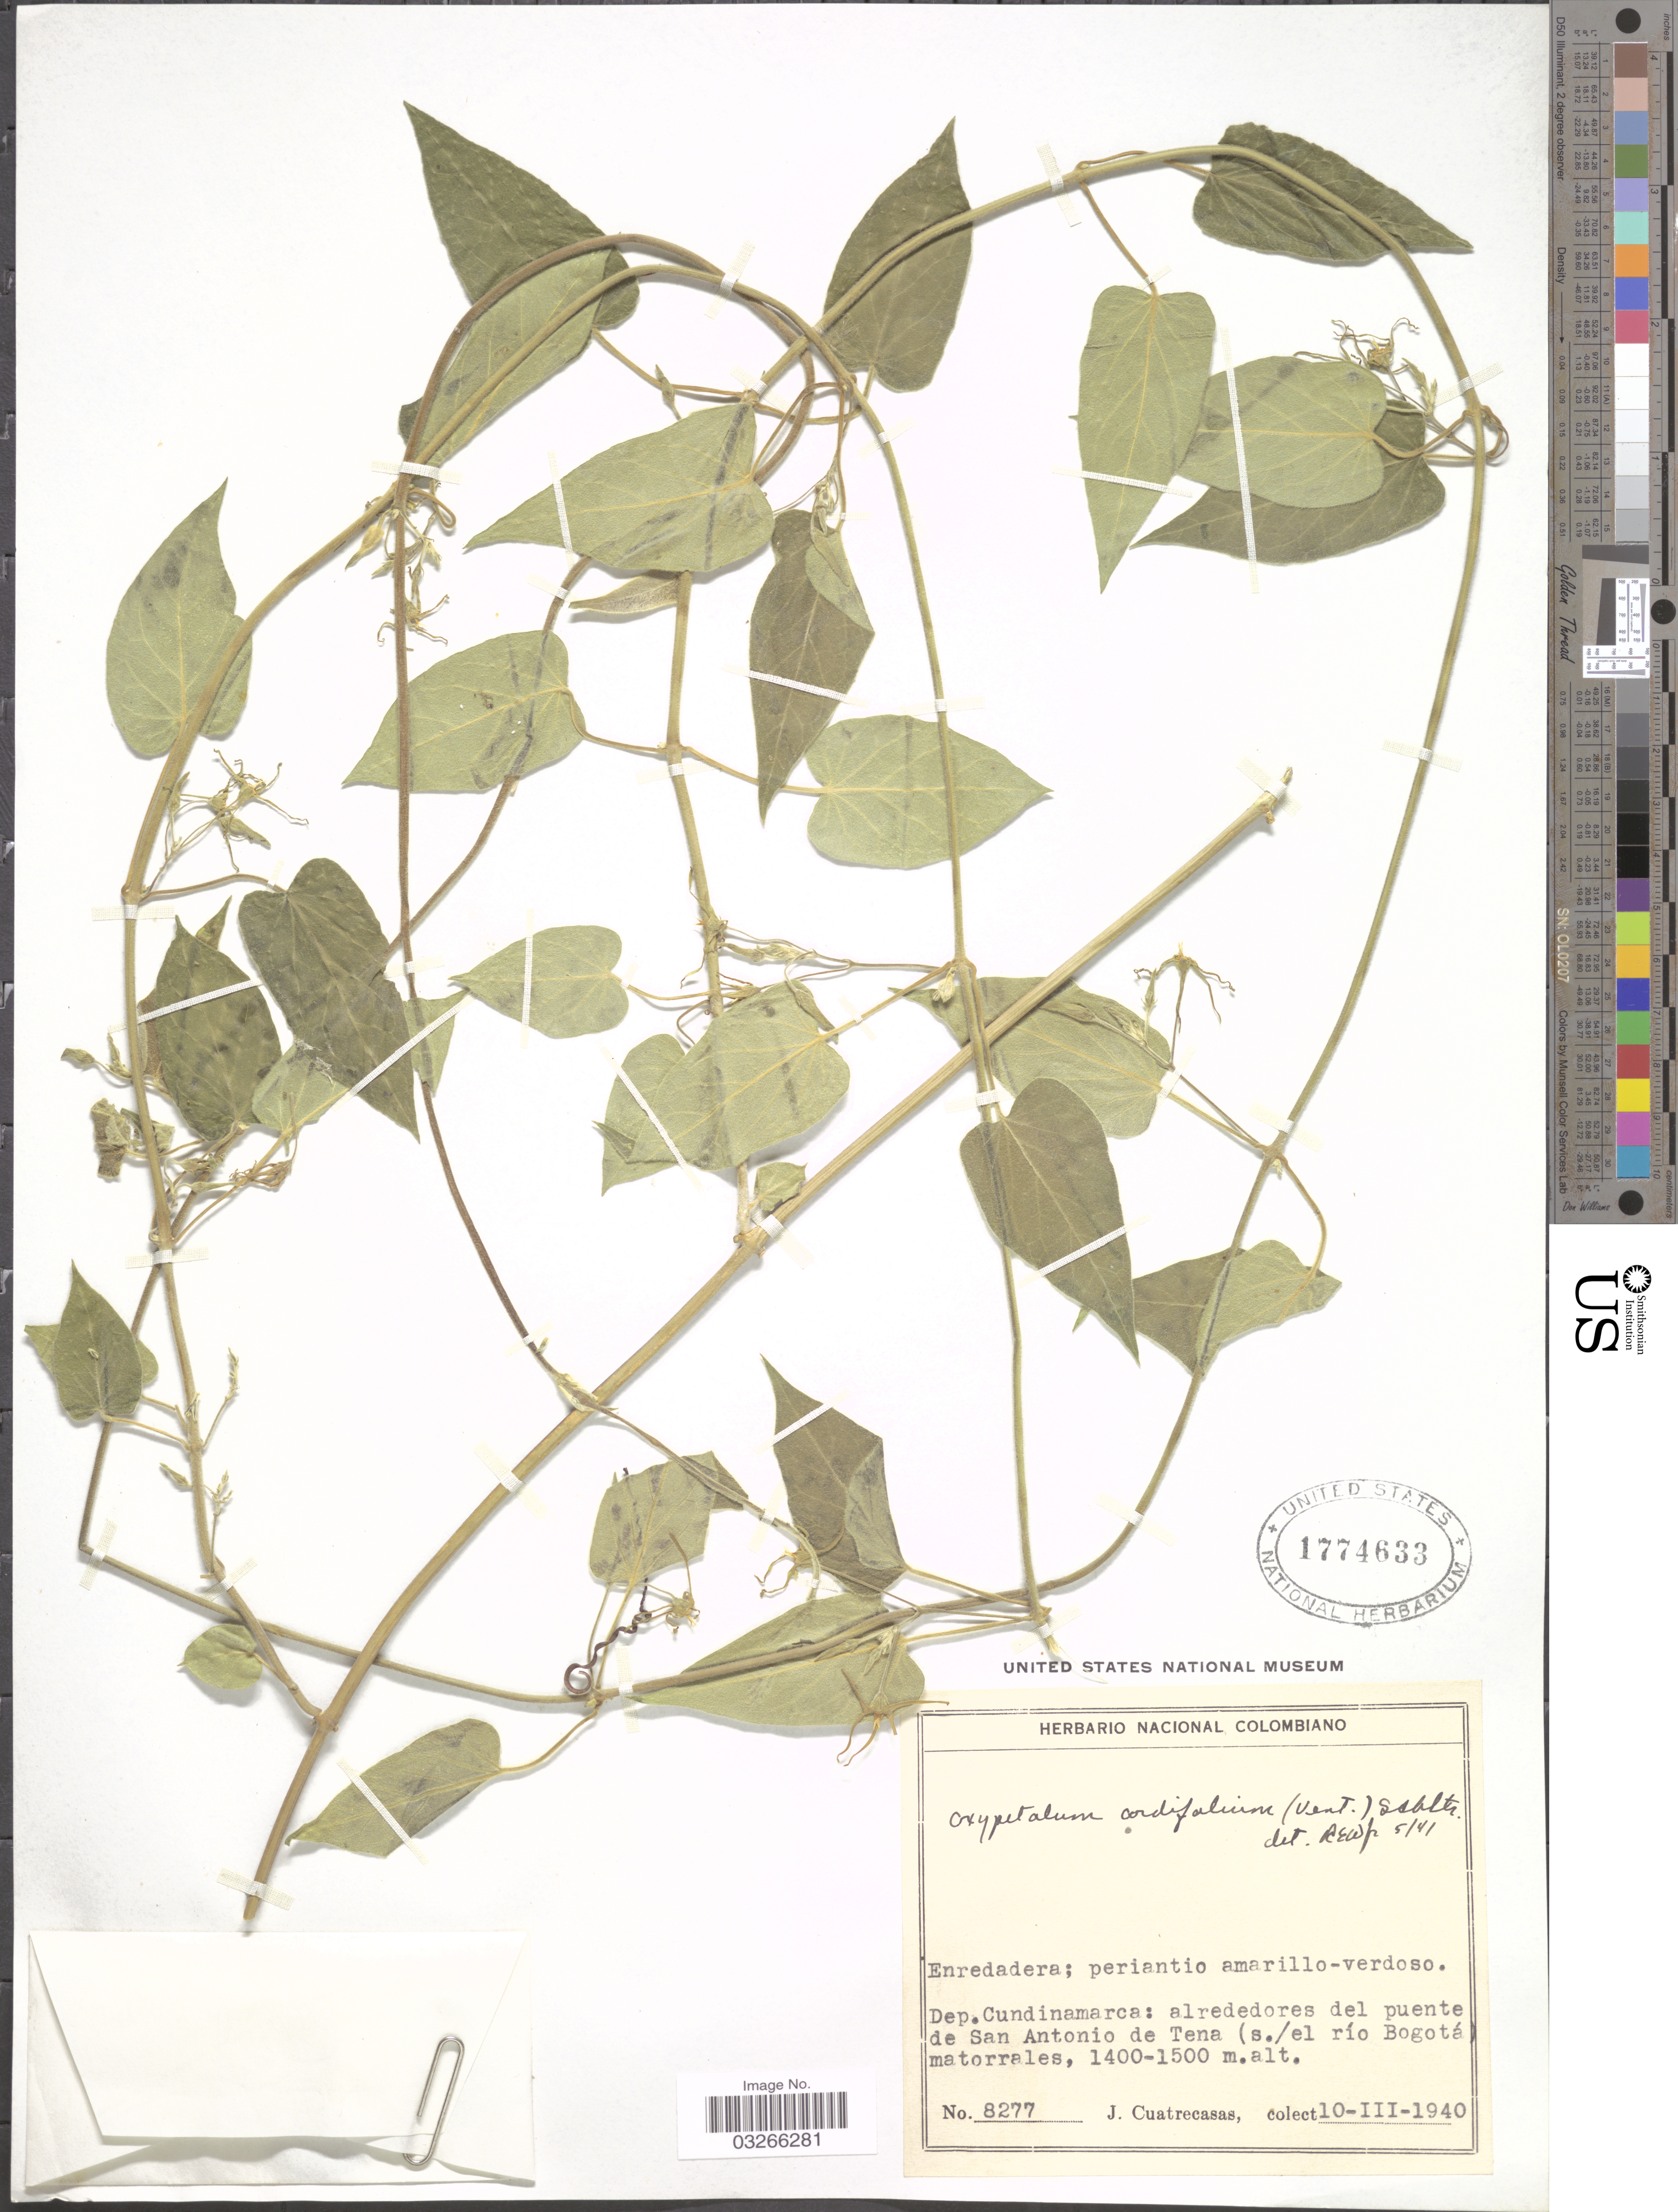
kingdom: Plantae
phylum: Tracheophyta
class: Magnoliopsida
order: Gentianales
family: Apocynaceae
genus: Oxypetalum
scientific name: Oxypetalum cordifolium subsp. cordifolium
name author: (Vent.) Schltr.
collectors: J. Cuatrecasas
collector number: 8277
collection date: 1940-03-10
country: Colombia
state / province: Cundinamarca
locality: Dep. Cundinamarca: alrededores del puente de San Antonio de Tena (s./el río Bogotá).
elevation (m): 1400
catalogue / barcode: US 1774633